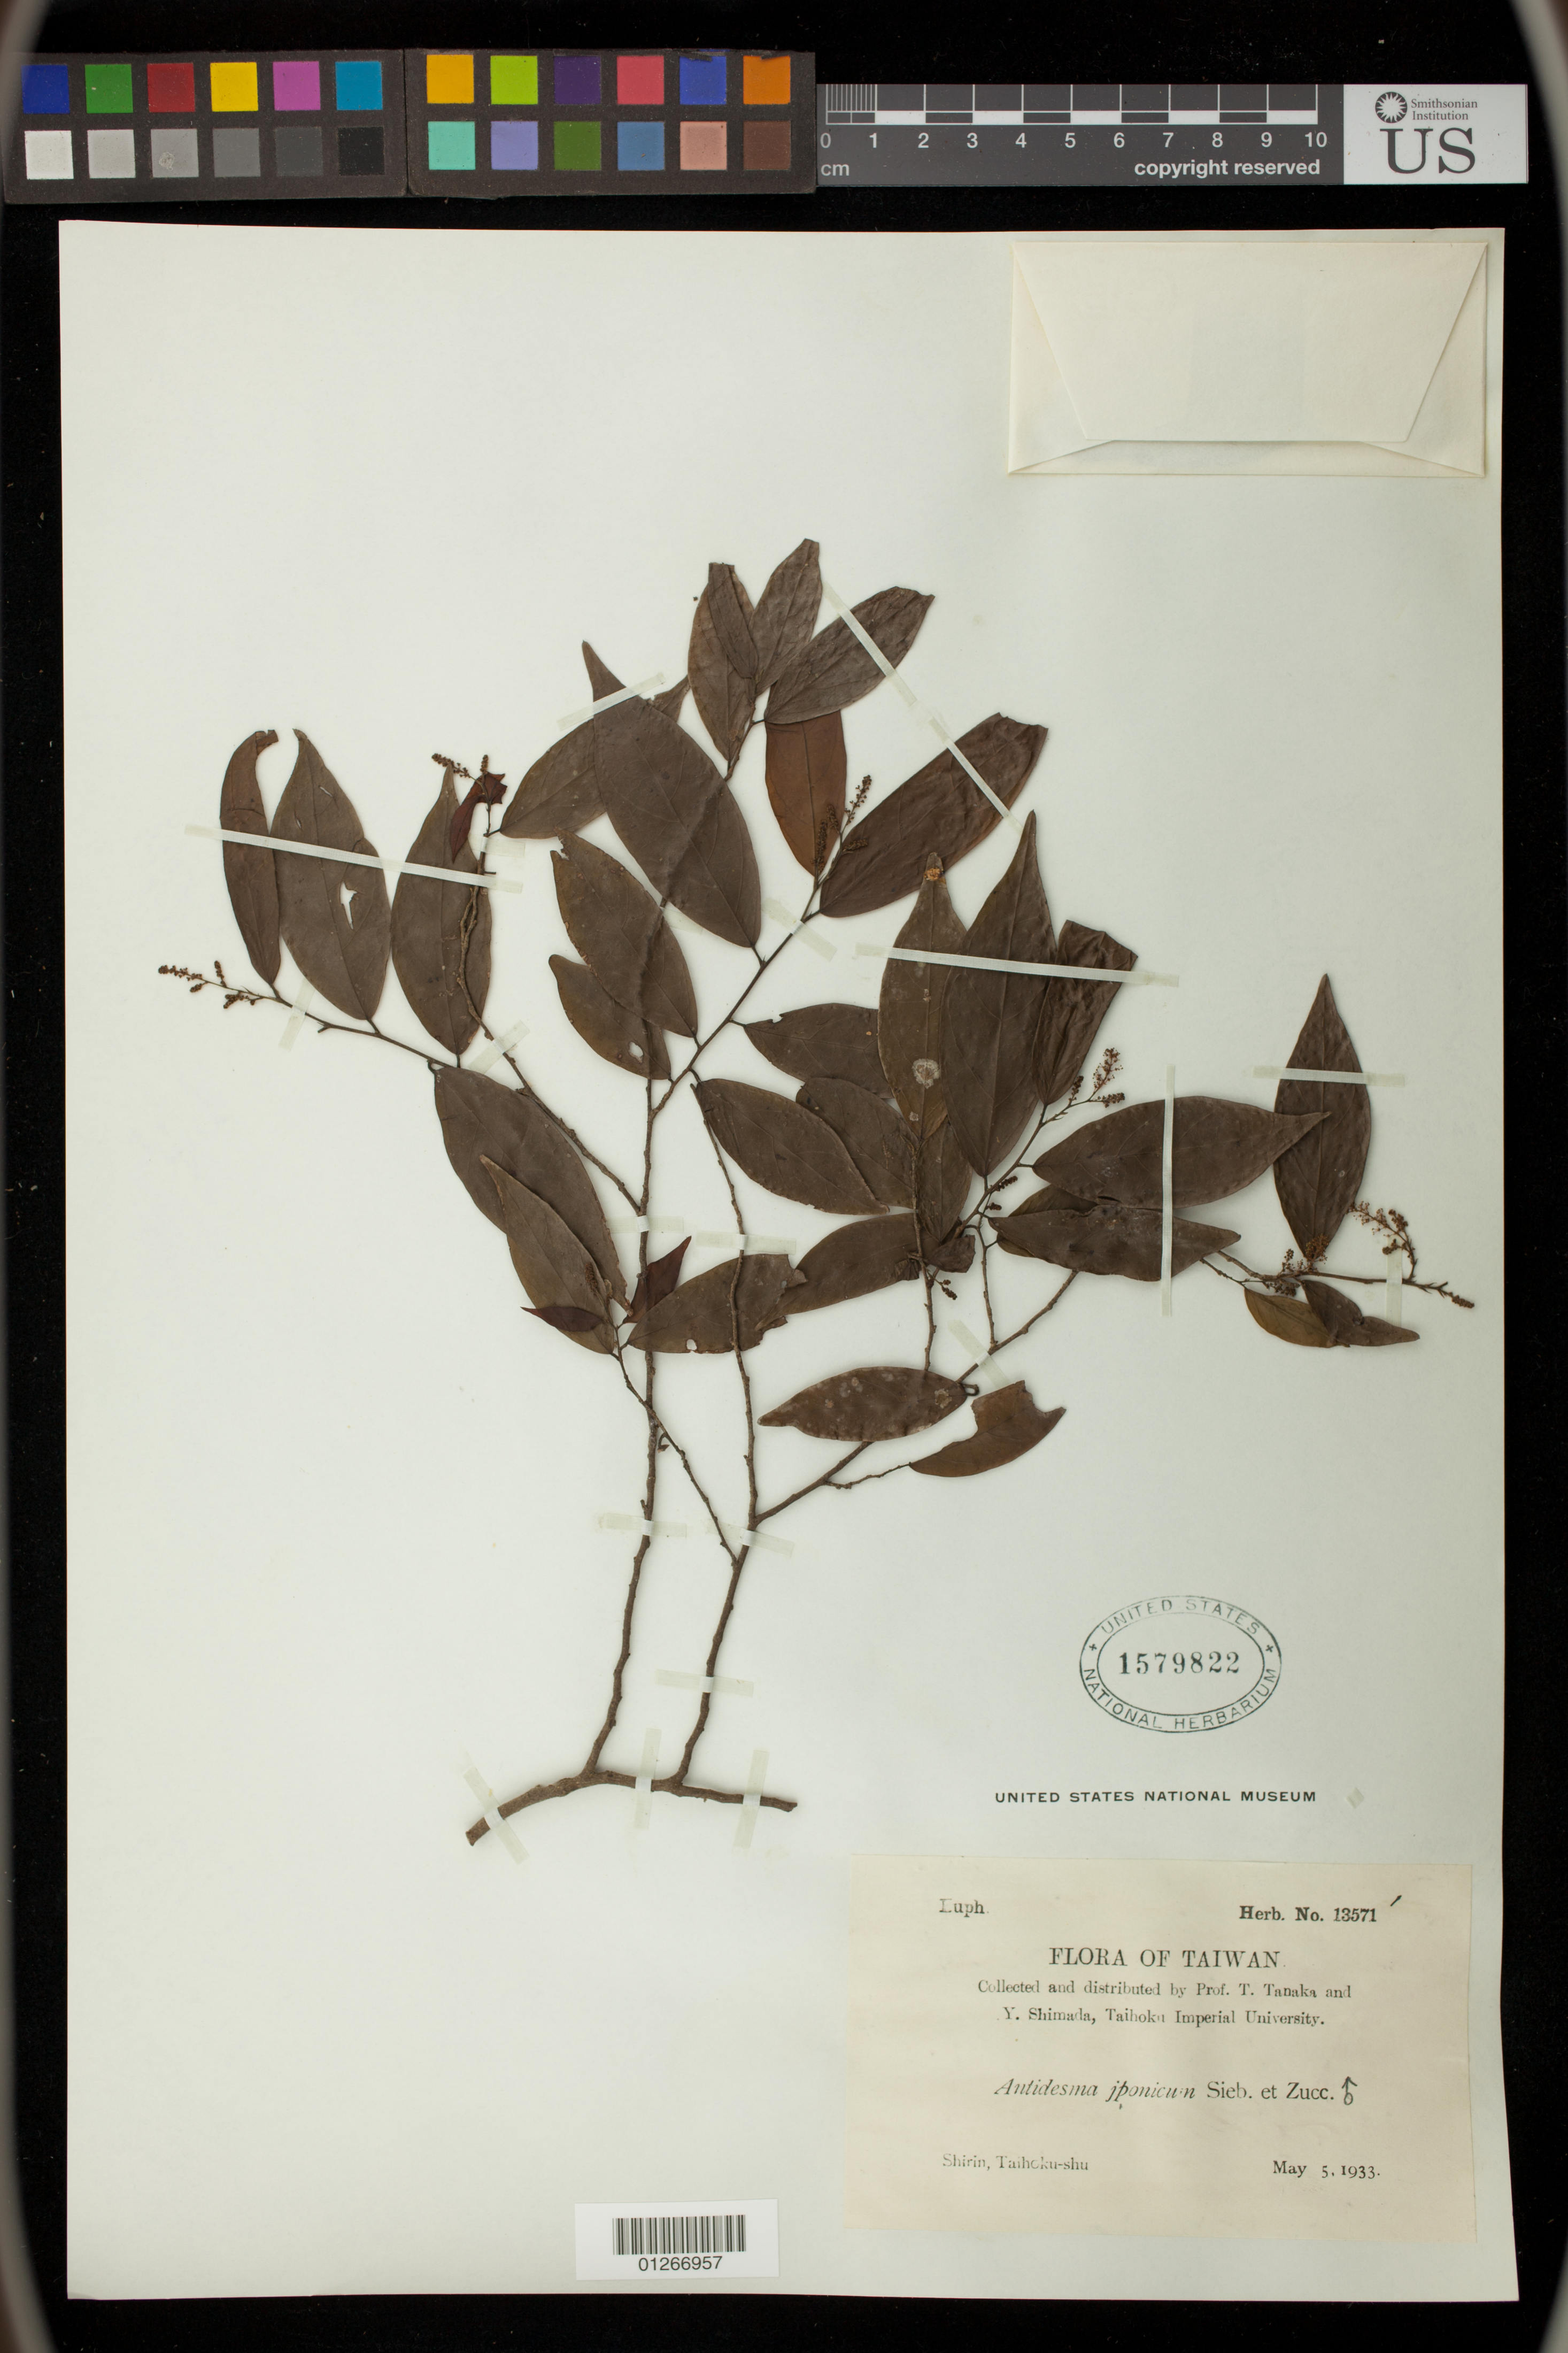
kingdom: Plantae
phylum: Tracheophyta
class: Magnoliopsida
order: Malpighiales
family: Phyllanthaceae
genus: Antidesma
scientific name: Antidesma japonicum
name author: Siebert & Zucc.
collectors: T. Tanaka & Y. Shimada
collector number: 13571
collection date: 1933-05-05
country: Taiwan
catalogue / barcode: US 1579822